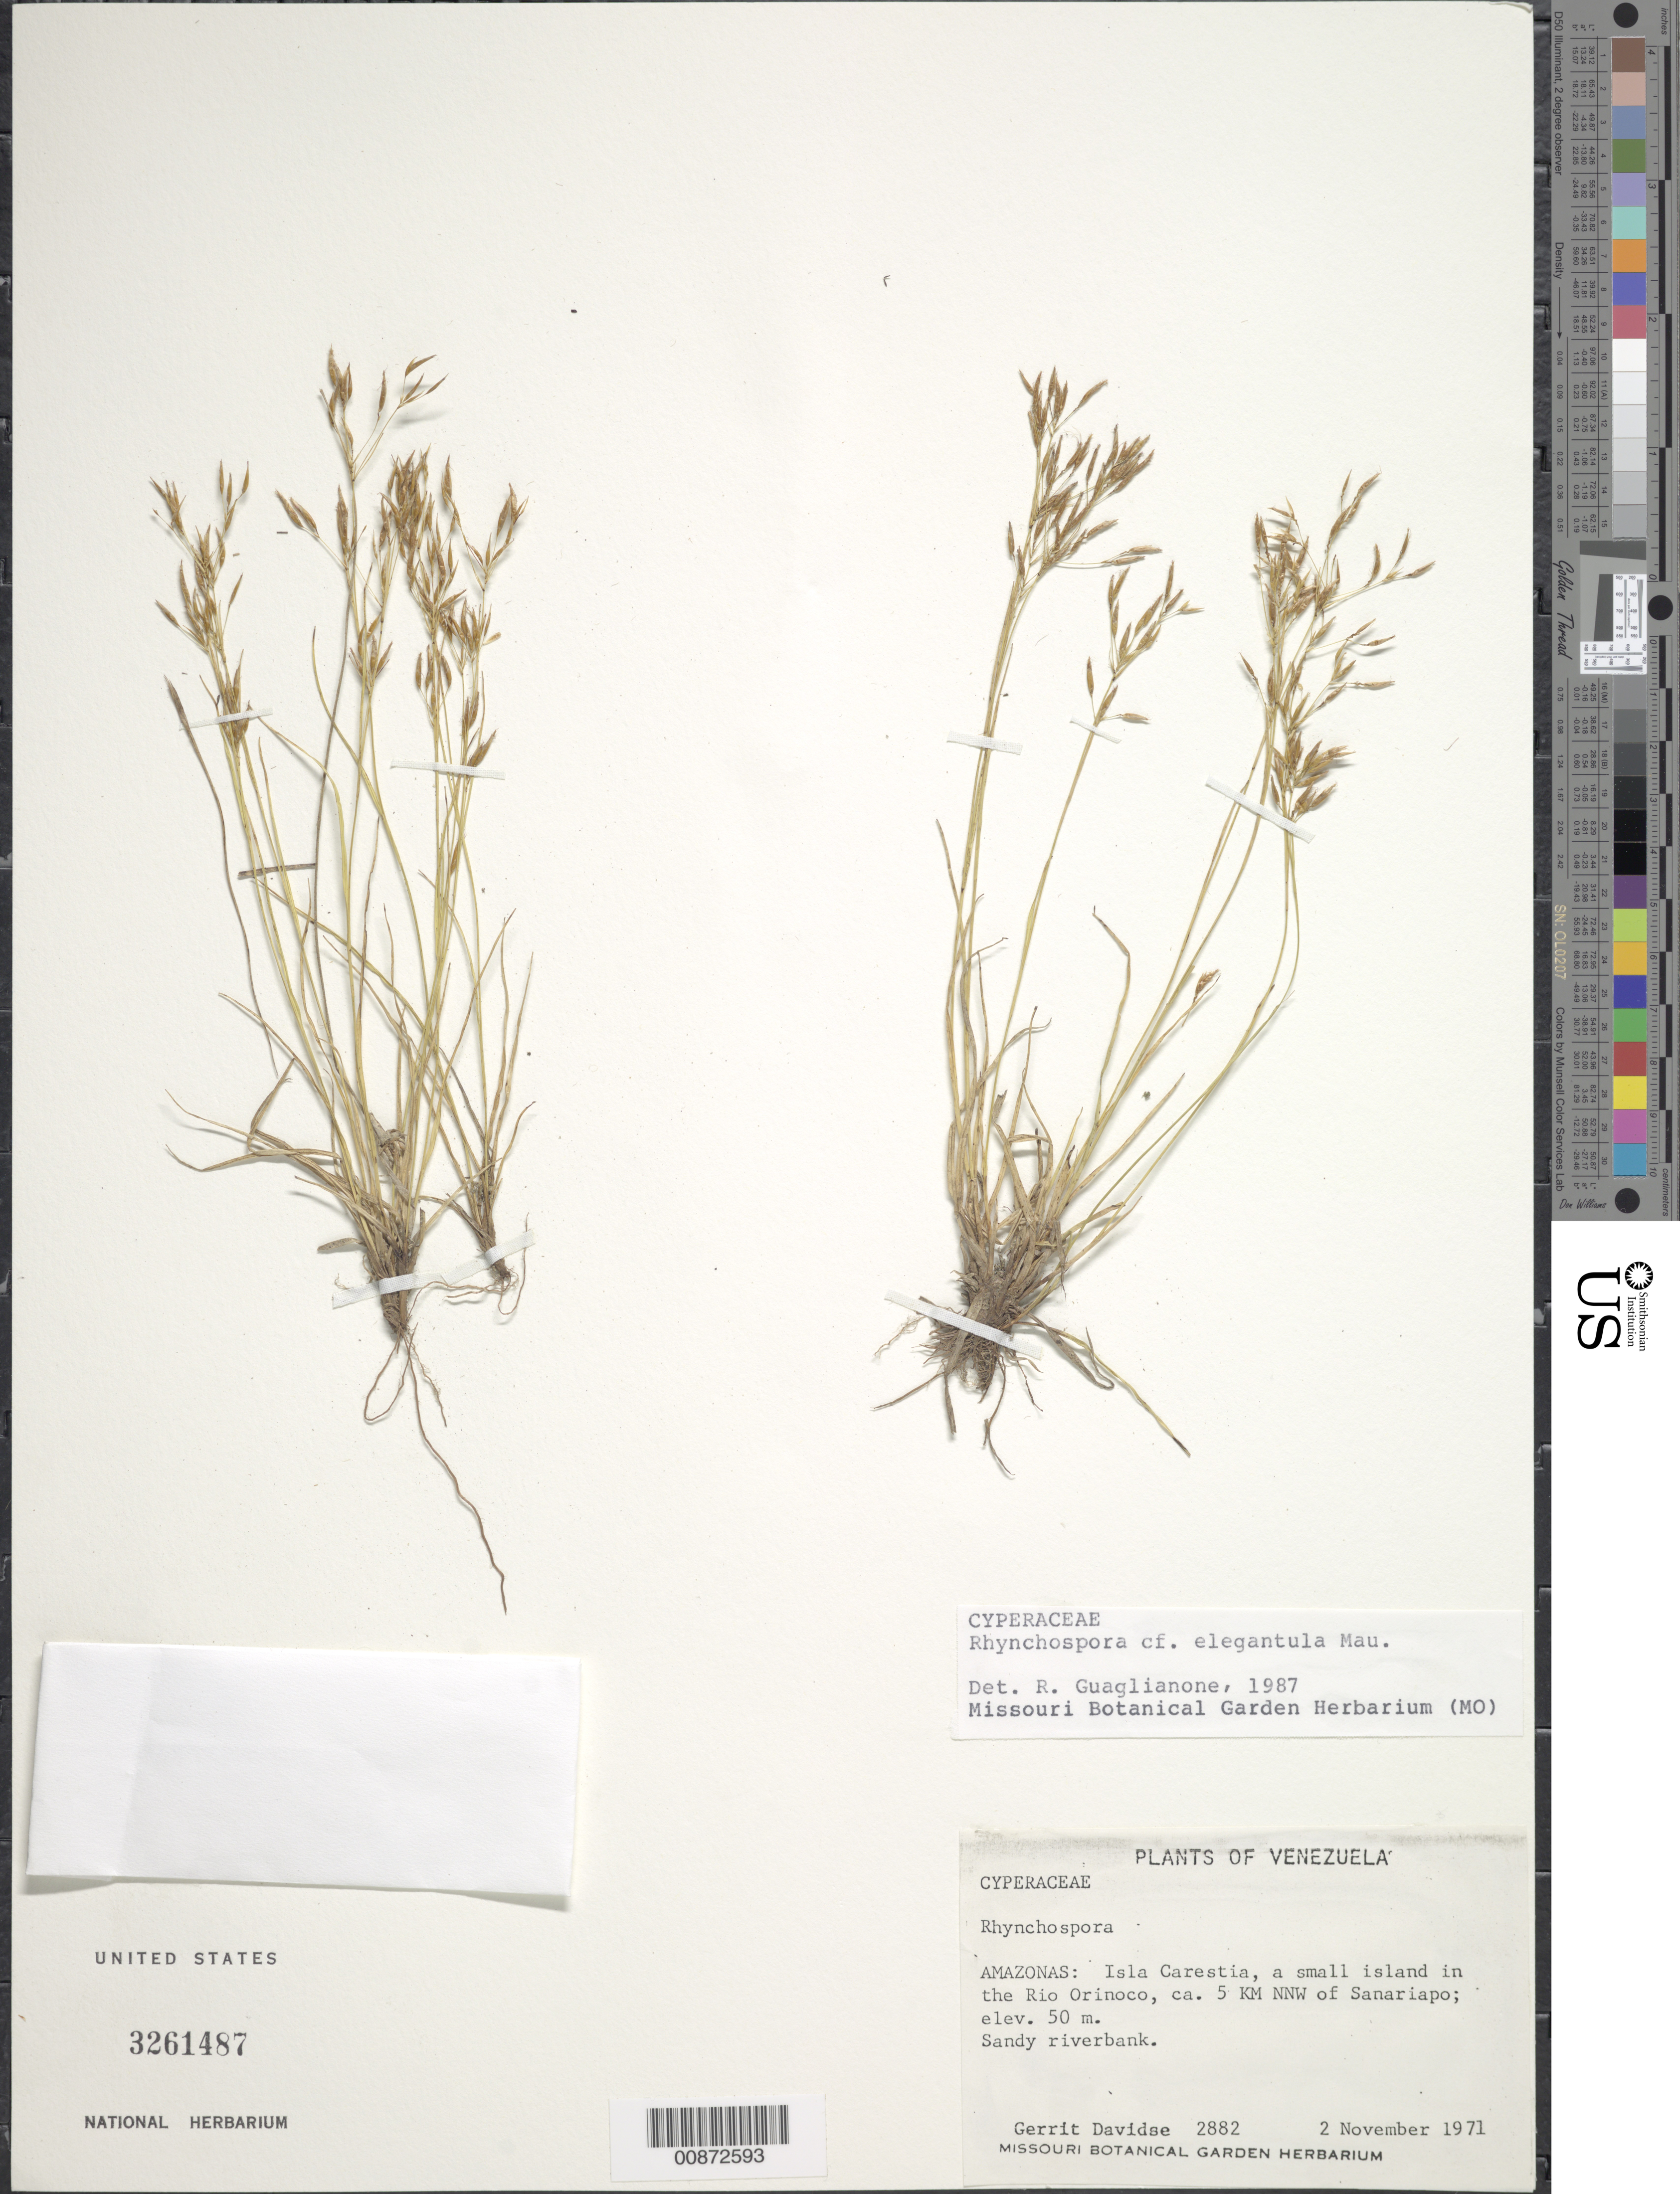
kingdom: Plantae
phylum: Tracheophyta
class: Liliopsida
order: Poales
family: Cyperaceae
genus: Rhynchospora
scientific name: Rhynchospora saxisavannicola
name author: M.T. Strong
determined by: Filho, P. J. S. Silva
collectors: G. Davidse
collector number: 2882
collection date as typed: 2-Nov-71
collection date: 1971-11-02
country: Venezuela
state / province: Amazonas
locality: Isla Carestia, island in the Río Orinoco, 5 km NNW of Sanariapo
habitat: Sandy riverbank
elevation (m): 50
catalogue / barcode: US 3261487